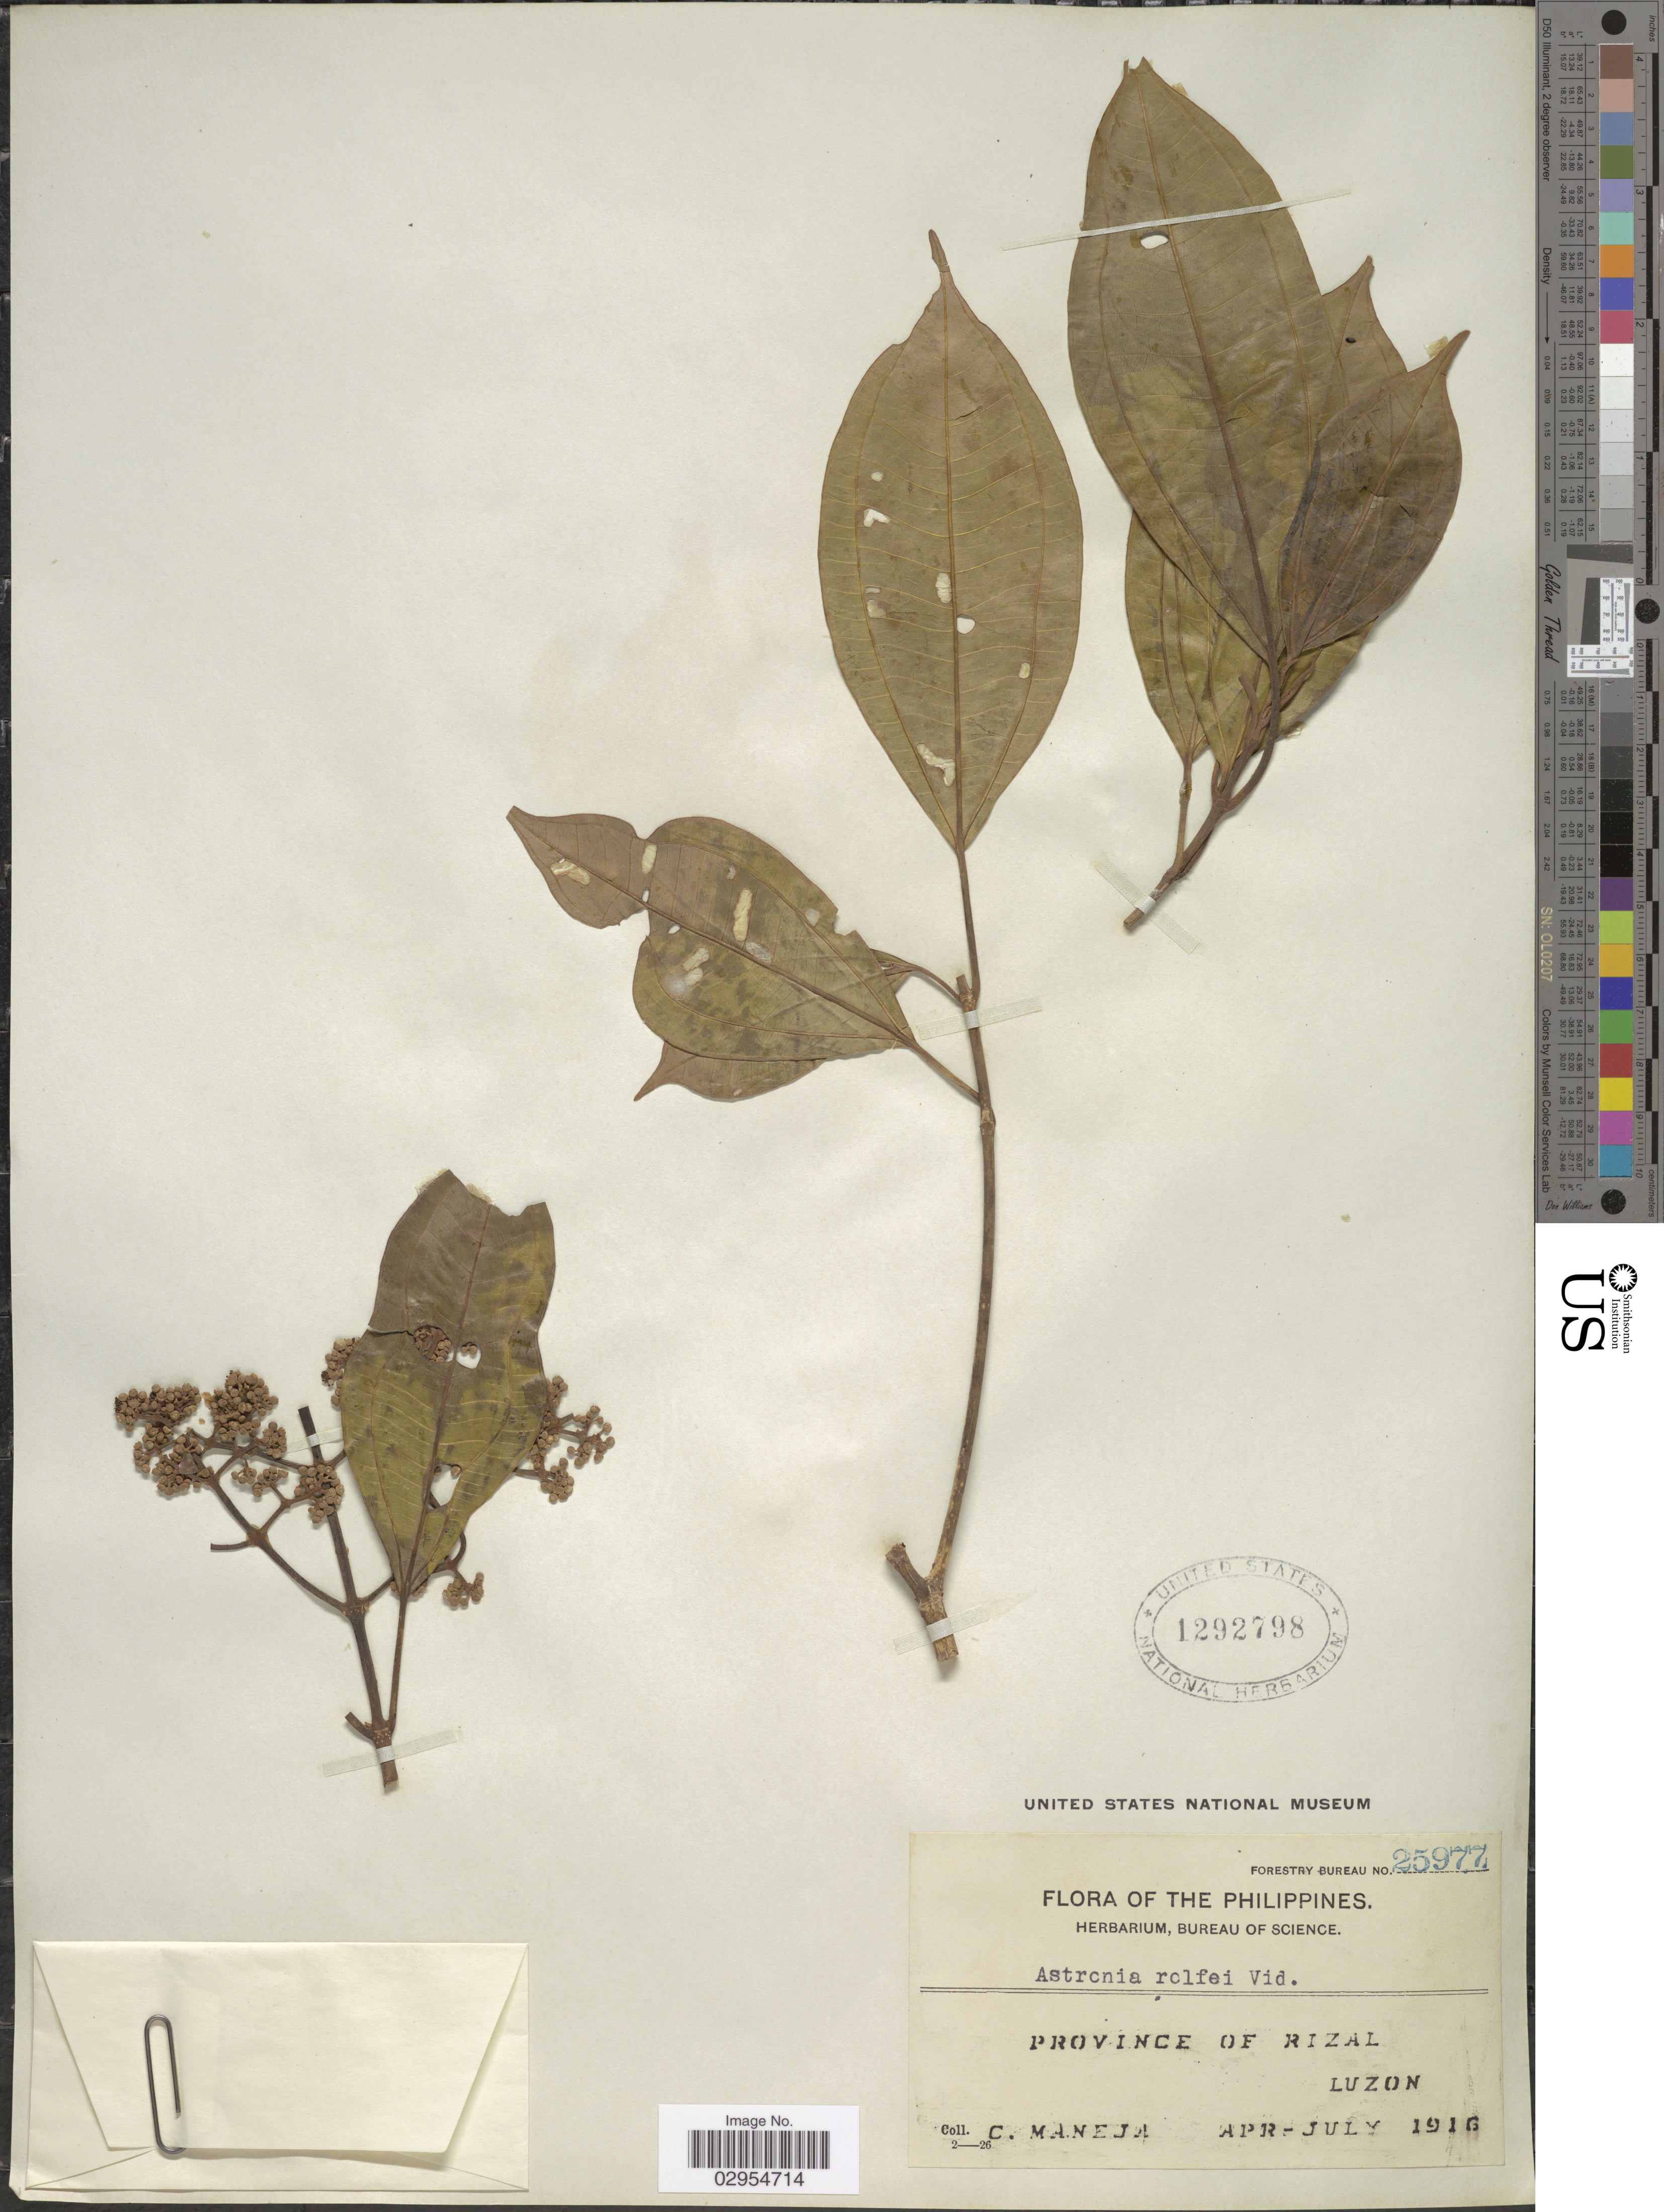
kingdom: Plantae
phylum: Tracheophyta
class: Magnoliopsida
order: Myrtales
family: Melastomataceae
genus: Astronia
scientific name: Astronia rolfei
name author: S. Vidal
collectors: C. Maneja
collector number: Forestry Bureau 25977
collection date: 1916-04/1916-07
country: Philippines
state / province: Calabarzon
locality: Province of Rizal, Luzon.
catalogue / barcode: US 1292798